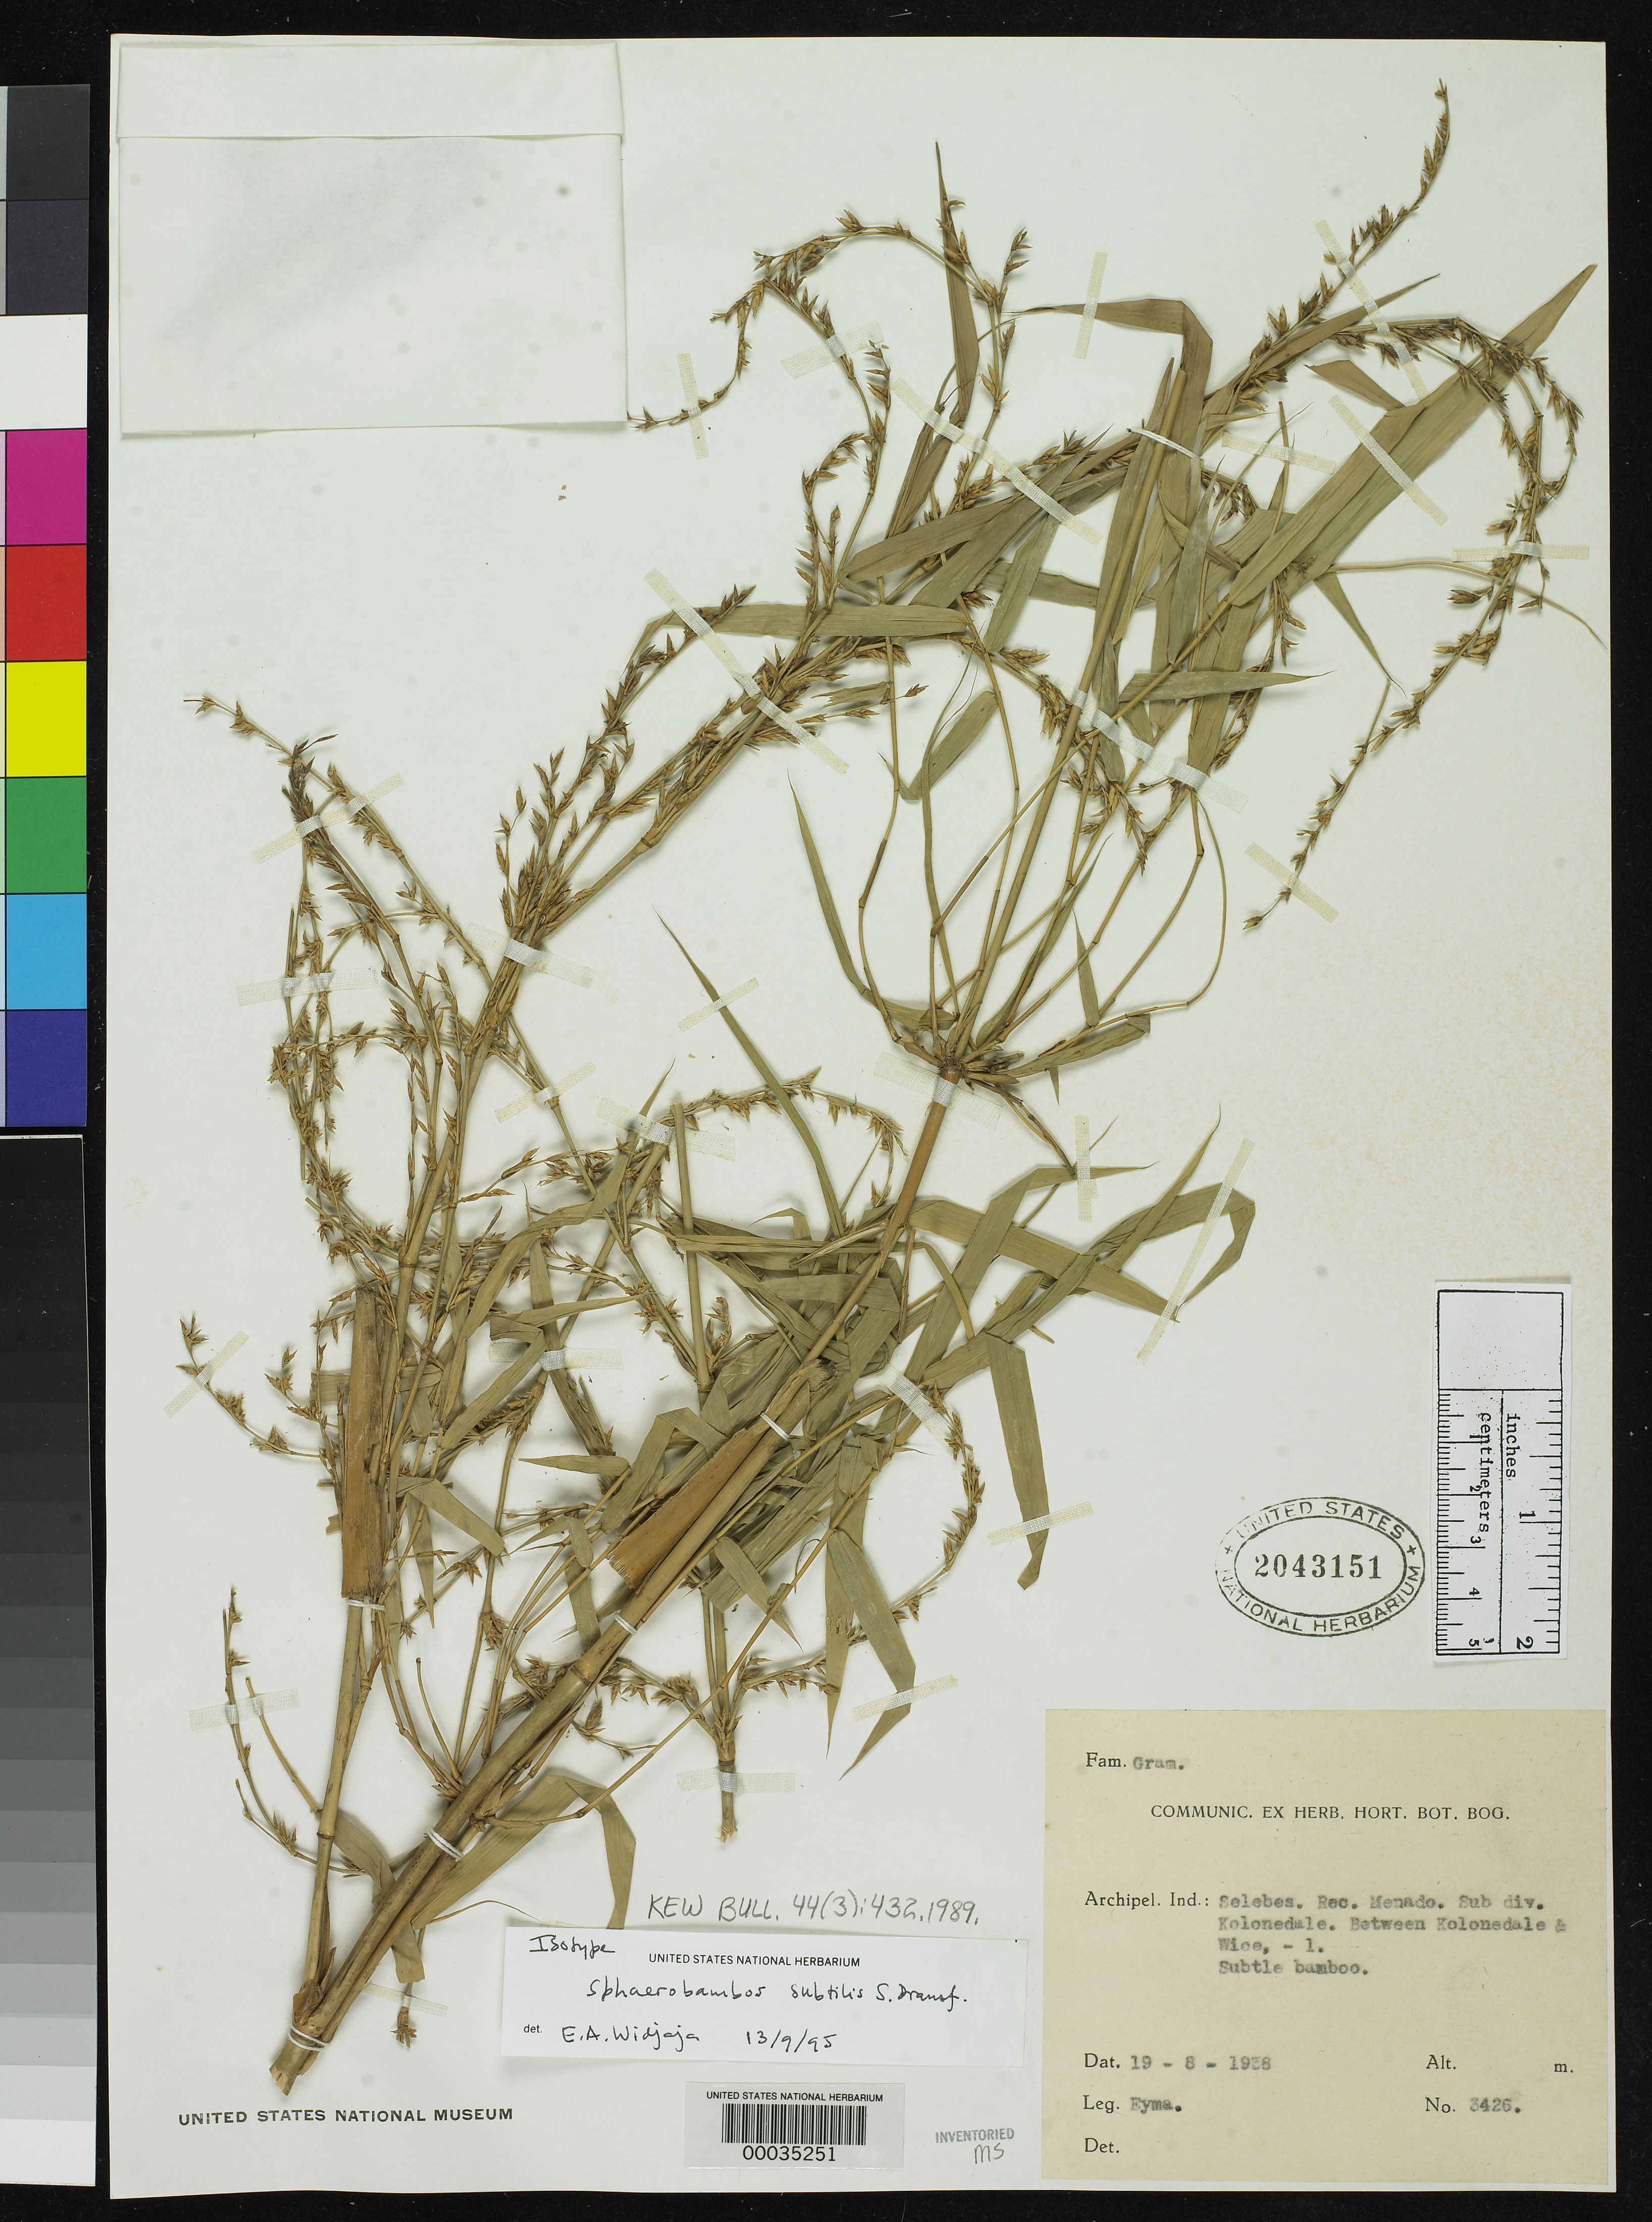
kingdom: Plantae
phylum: Tracheophyta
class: Liliopsida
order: Poales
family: Poaceae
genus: Sphaerobambos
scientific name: Sphaerobambos subtilis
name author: S. Dransf.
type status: Isotype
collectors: P. J. Eyma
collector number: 3426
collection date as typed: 19 Aug 1936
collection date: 1936-08-19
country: Indonesia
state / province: Sulawesi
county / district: Sulawesi Utara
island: Sulawesi [Celebes]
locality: Menado, Kolonedale.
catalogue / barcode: US 2043151